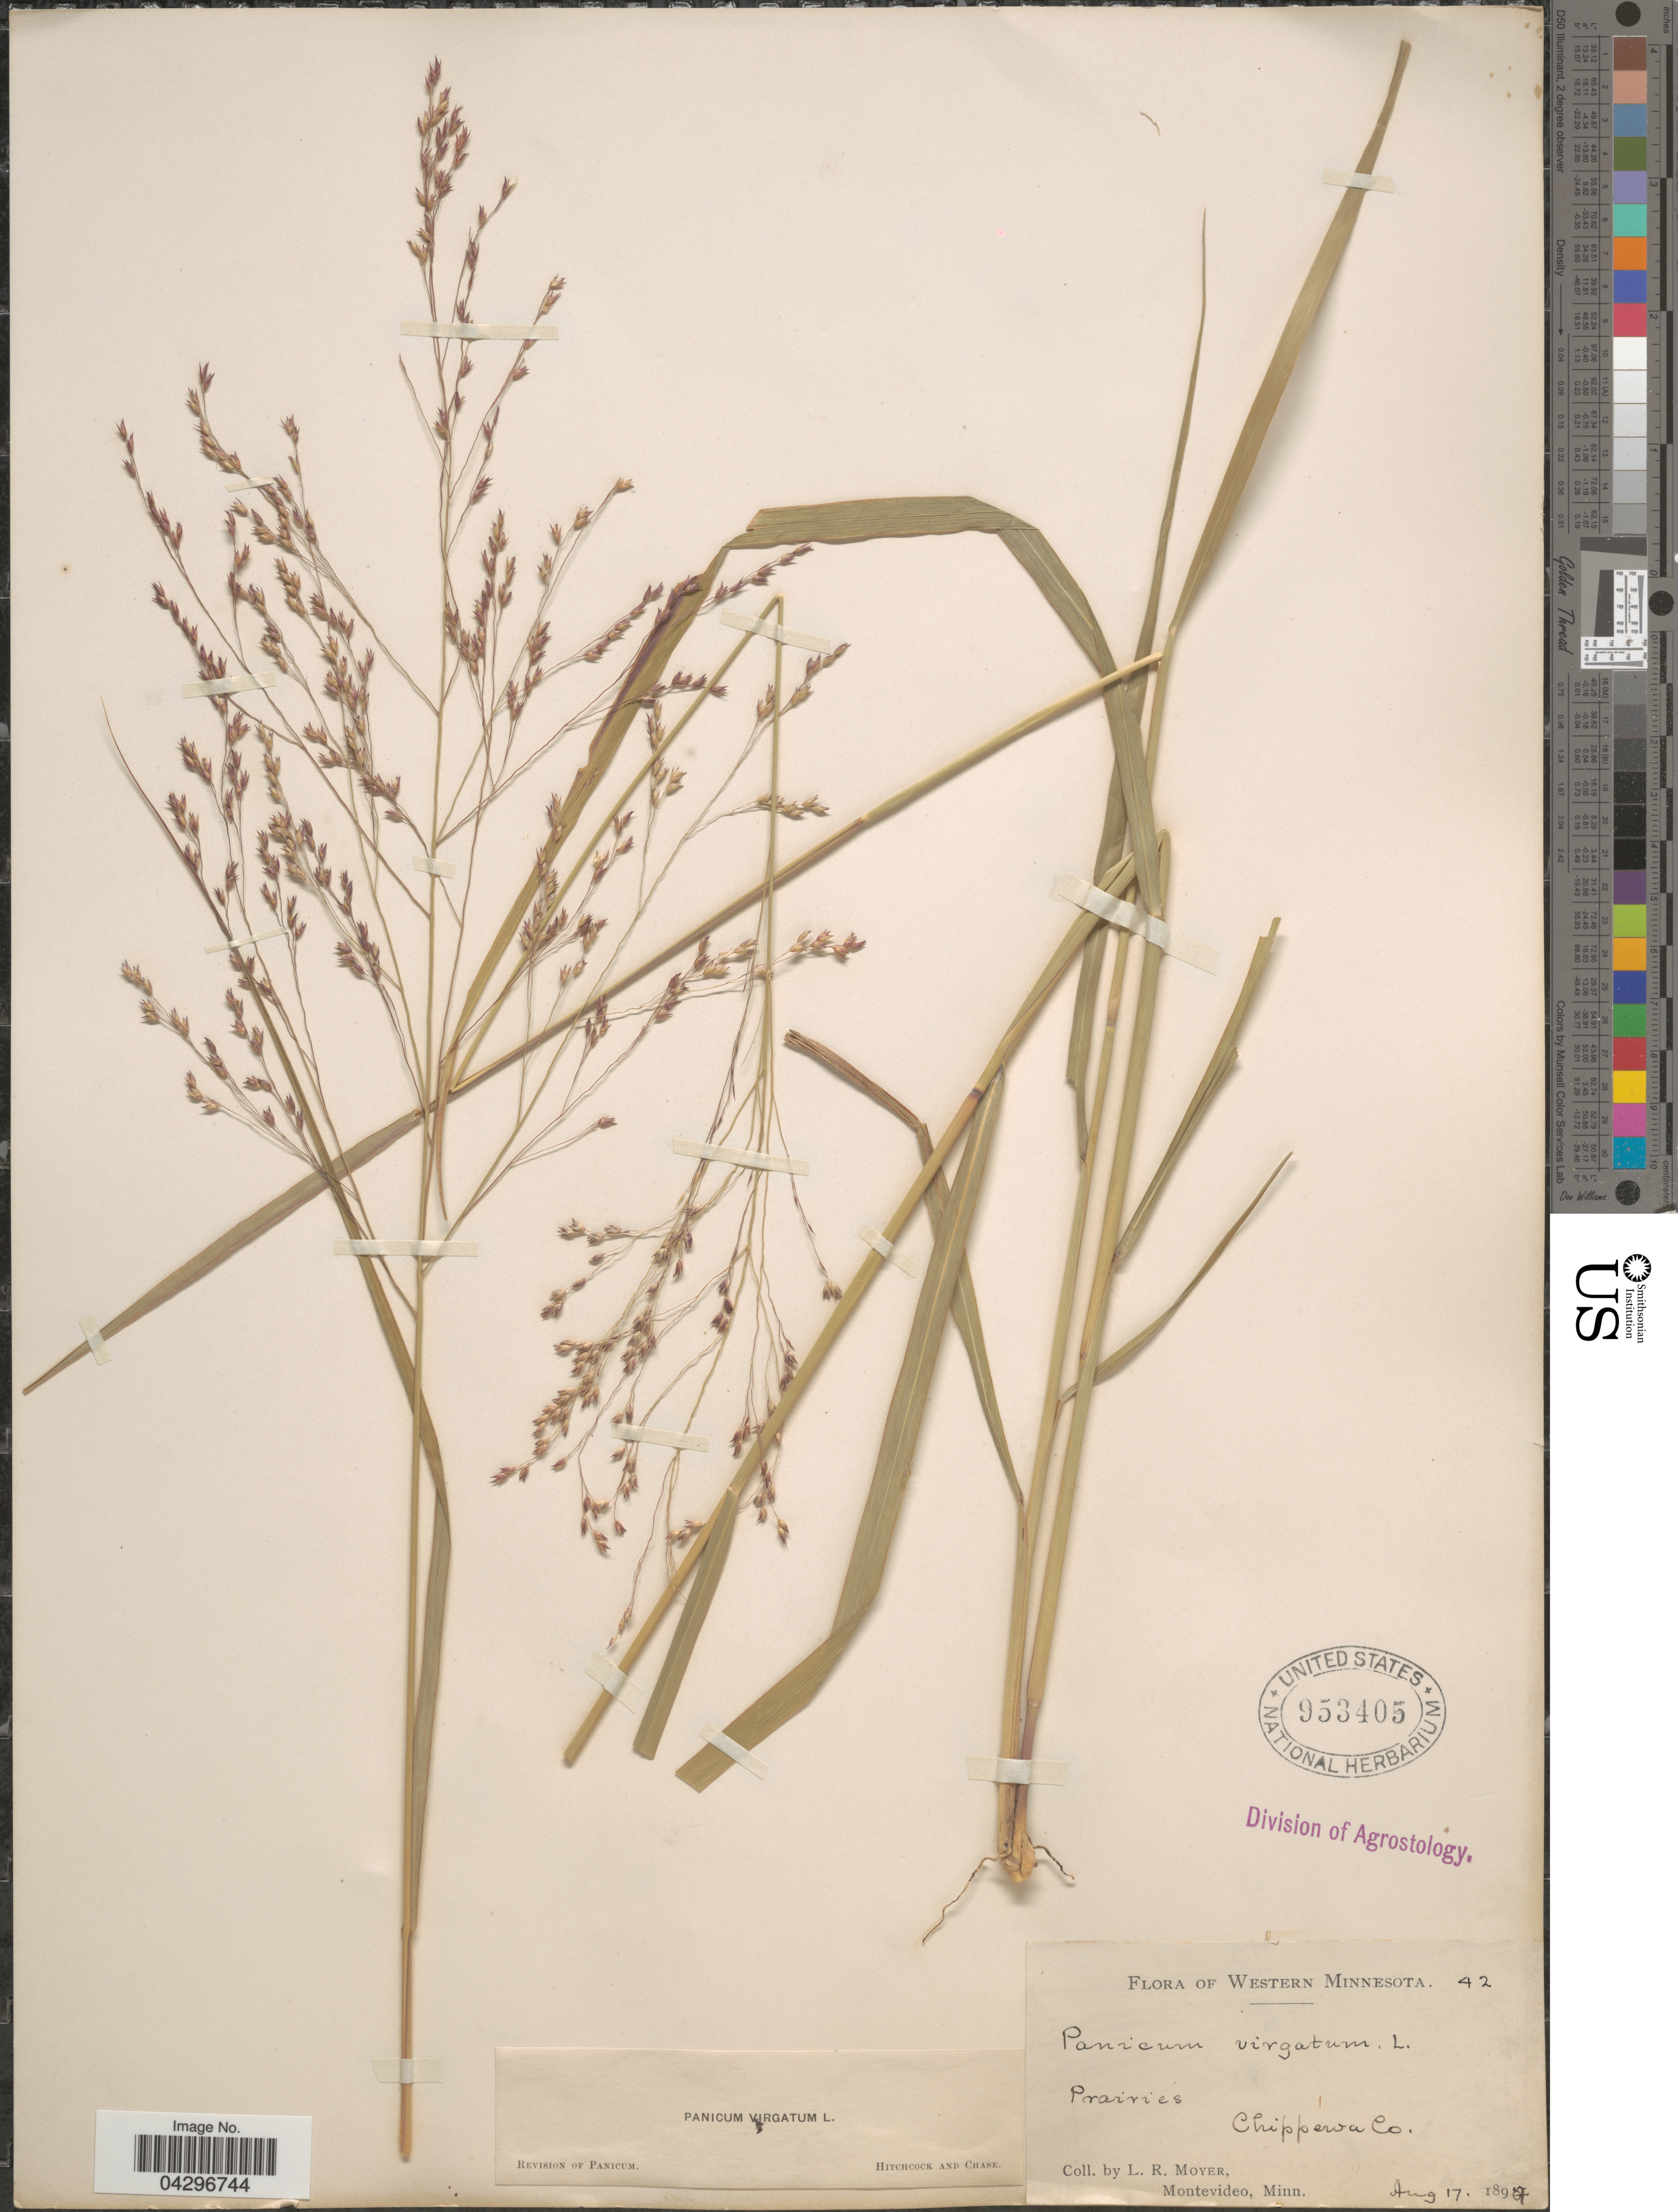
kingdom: Plantae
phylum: Tracheophyta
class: Liliopsida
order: Poales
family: Poaceae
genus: Panicum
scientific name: Panicum virgatum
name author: L.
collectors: L. Moyer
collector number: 42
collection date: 1894-08-17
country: United States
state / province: Minnesota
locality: Western Minnesota. Prairies. Chippewa Co.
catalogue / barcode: US 953405